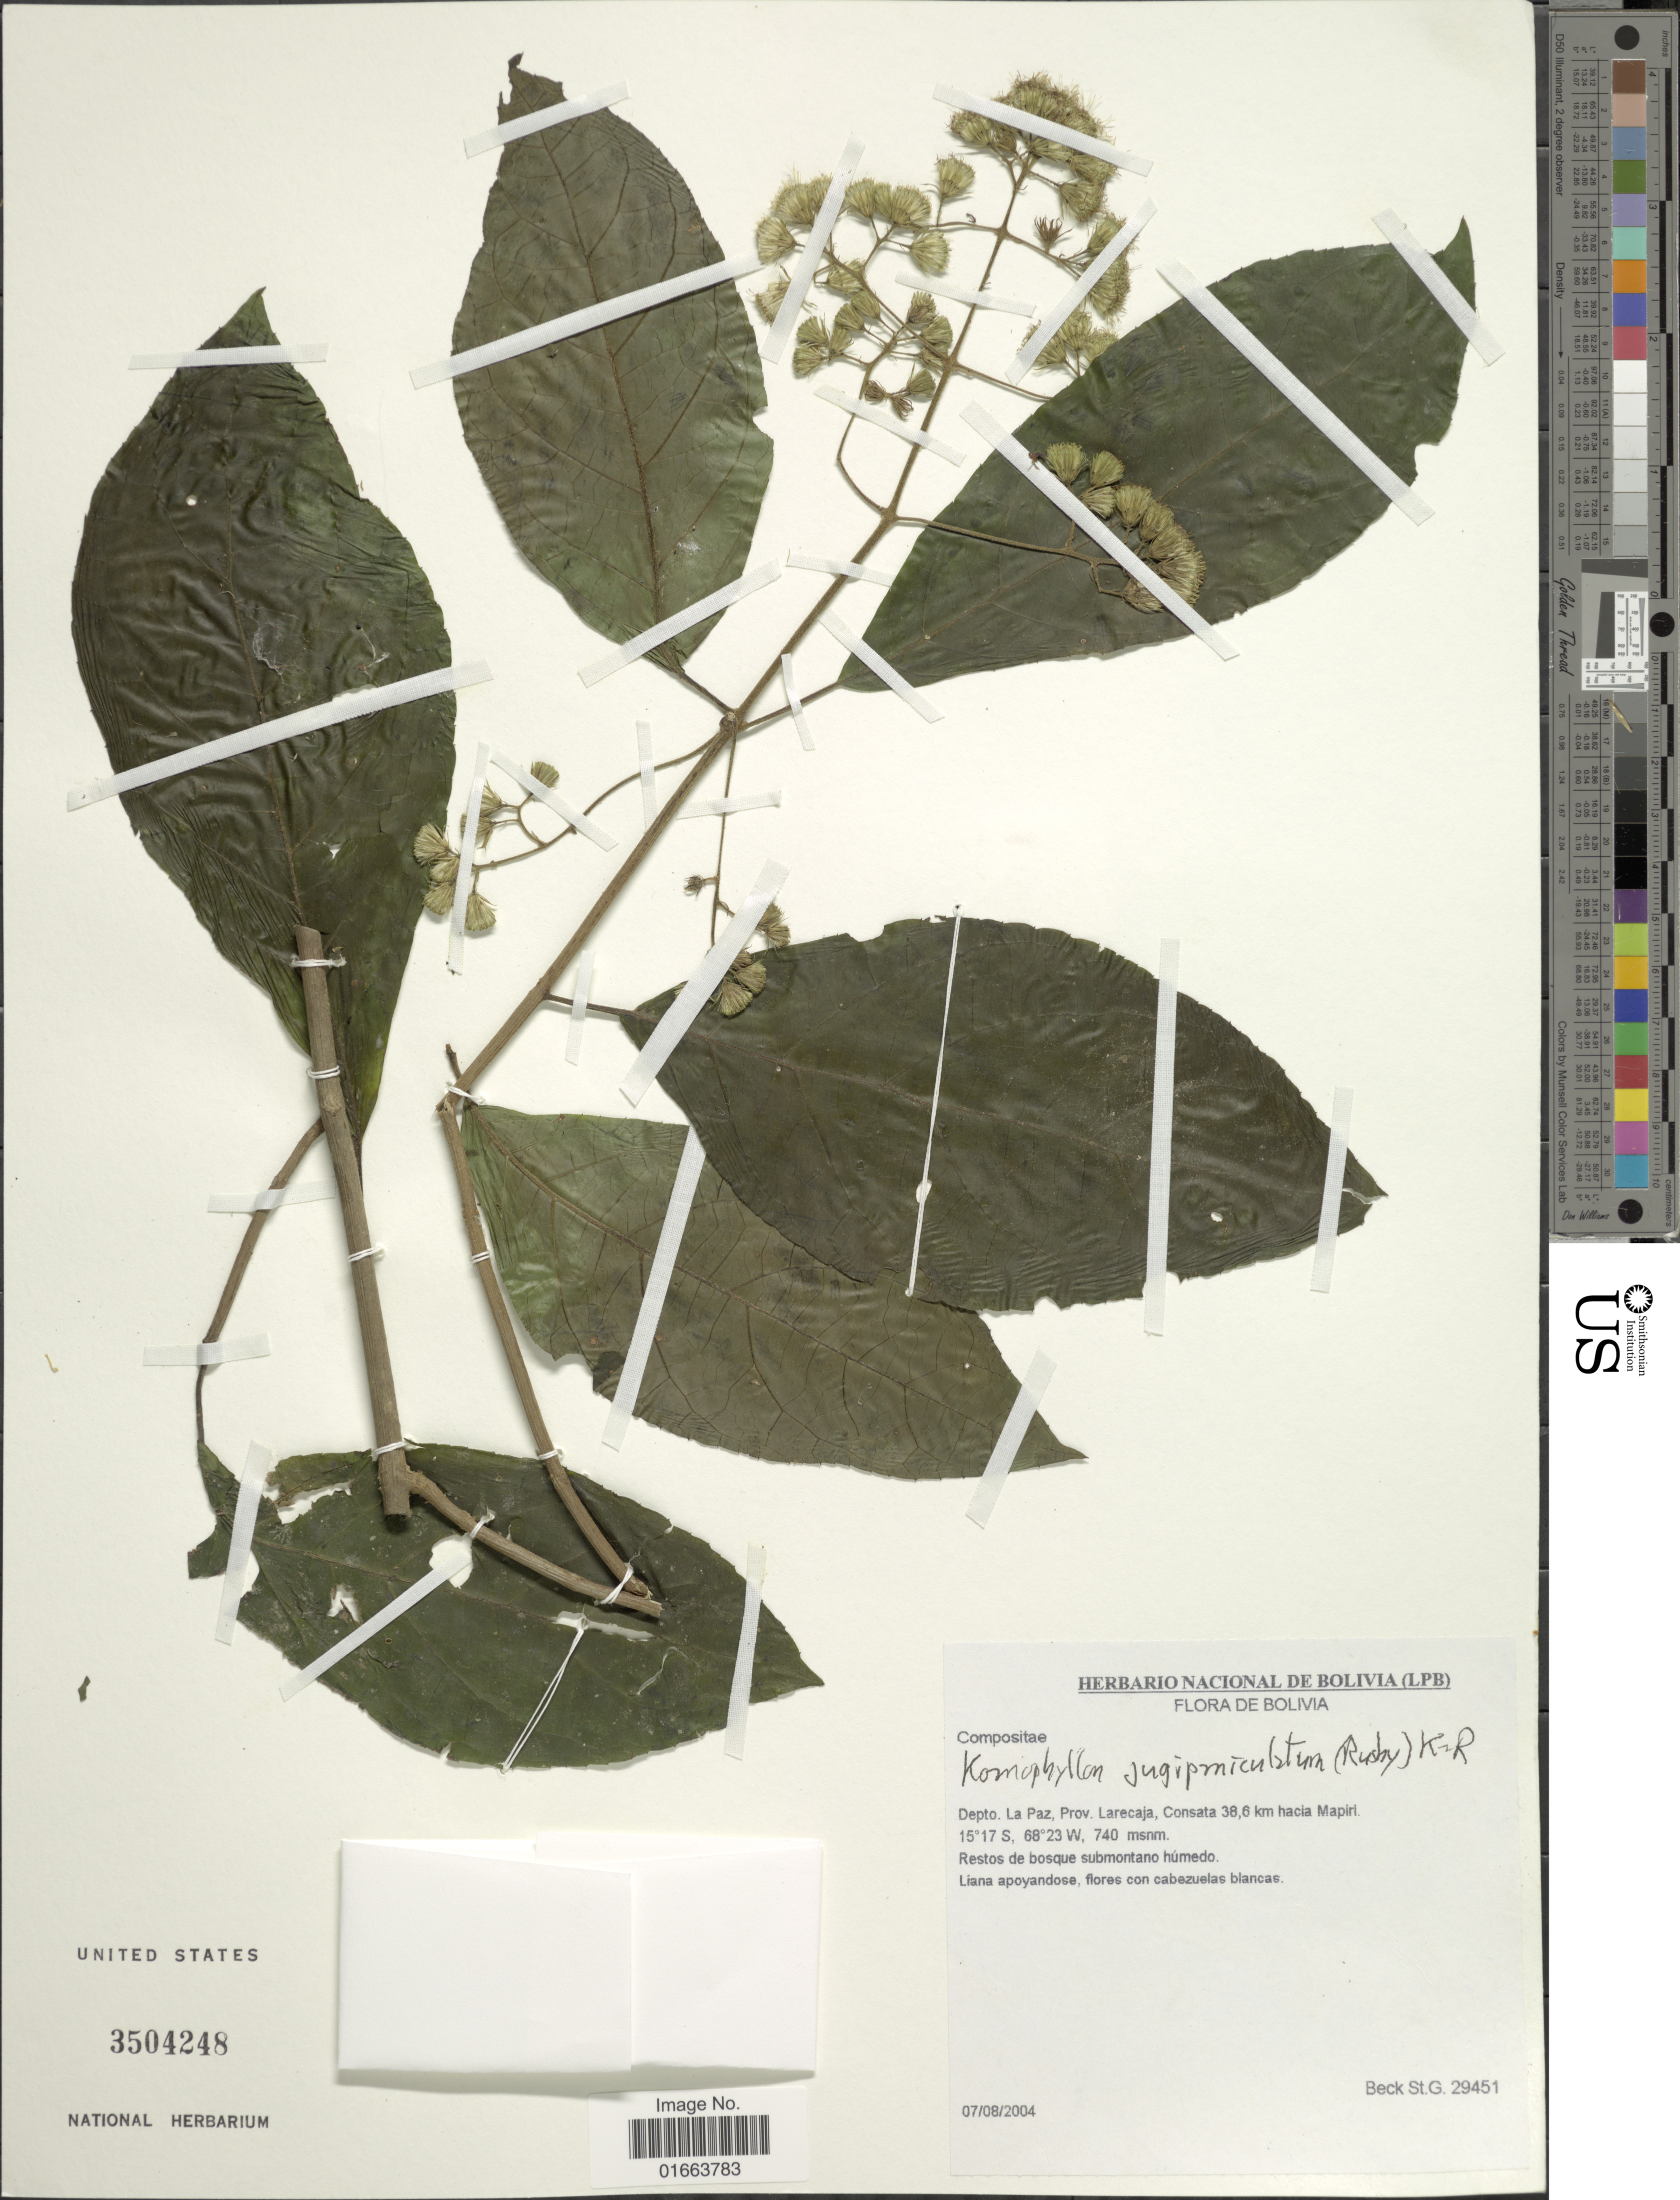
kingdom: Plantae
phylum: Tracheophyta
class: Magnoliopsida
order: Asterales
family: Asteraceae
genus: Koanophyllon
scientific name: Koanophyllon jugipaniculatum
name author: (Rusby) R.M. King & H. Rob.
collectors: S. G. Beck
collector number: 29451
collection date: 2004-08-07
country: Bolivia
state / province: La Paz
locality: Prov. Larecaja, Consata 38,6 km hacia Mapiri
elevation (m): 740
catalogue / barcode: US 3504248